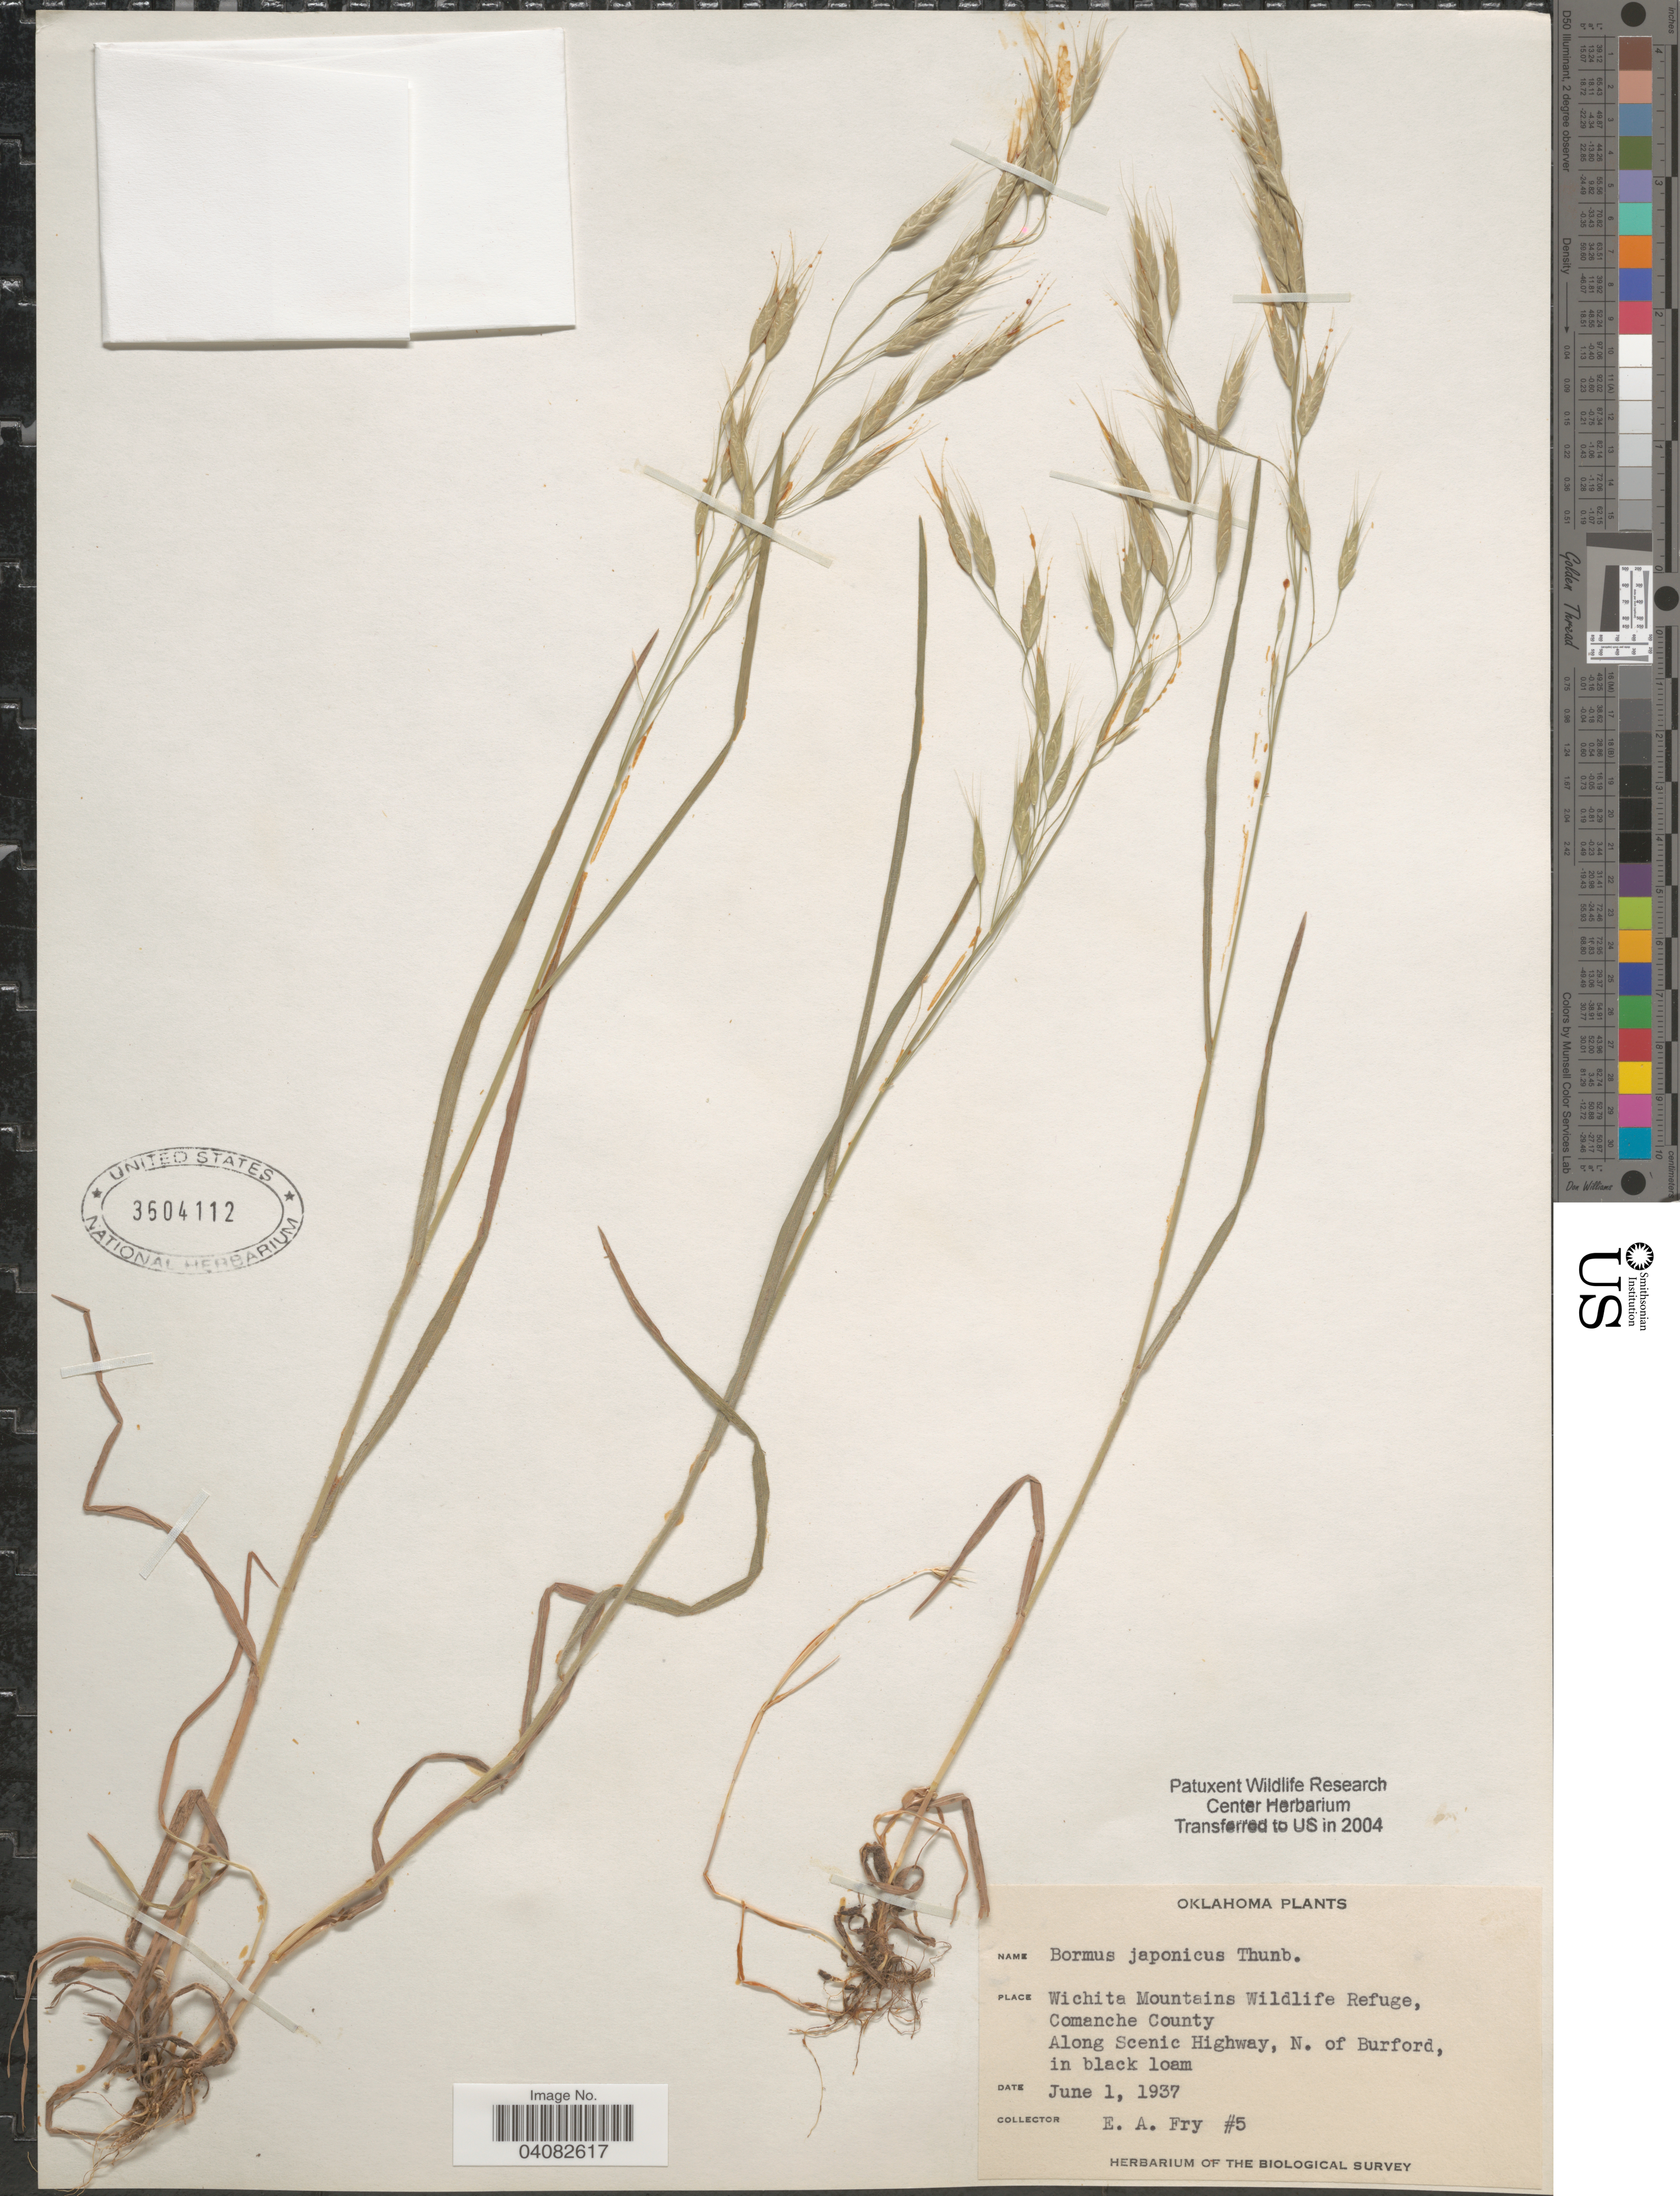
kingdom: Plantae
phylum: Tracheophyta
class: Liliopsida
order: Poales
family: Poaceae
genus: Bromus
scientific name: Bromus japonicus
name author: Houtt.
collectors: E. Fry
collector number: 5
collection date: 1937-06-01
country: United States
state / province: Oklahoma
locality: Wichita Mountains Wildlife Refuge, Comanche County. Along Scenic Highway, N. of Burford, in black loam. The Biological Survey.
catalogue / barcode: US 3604112